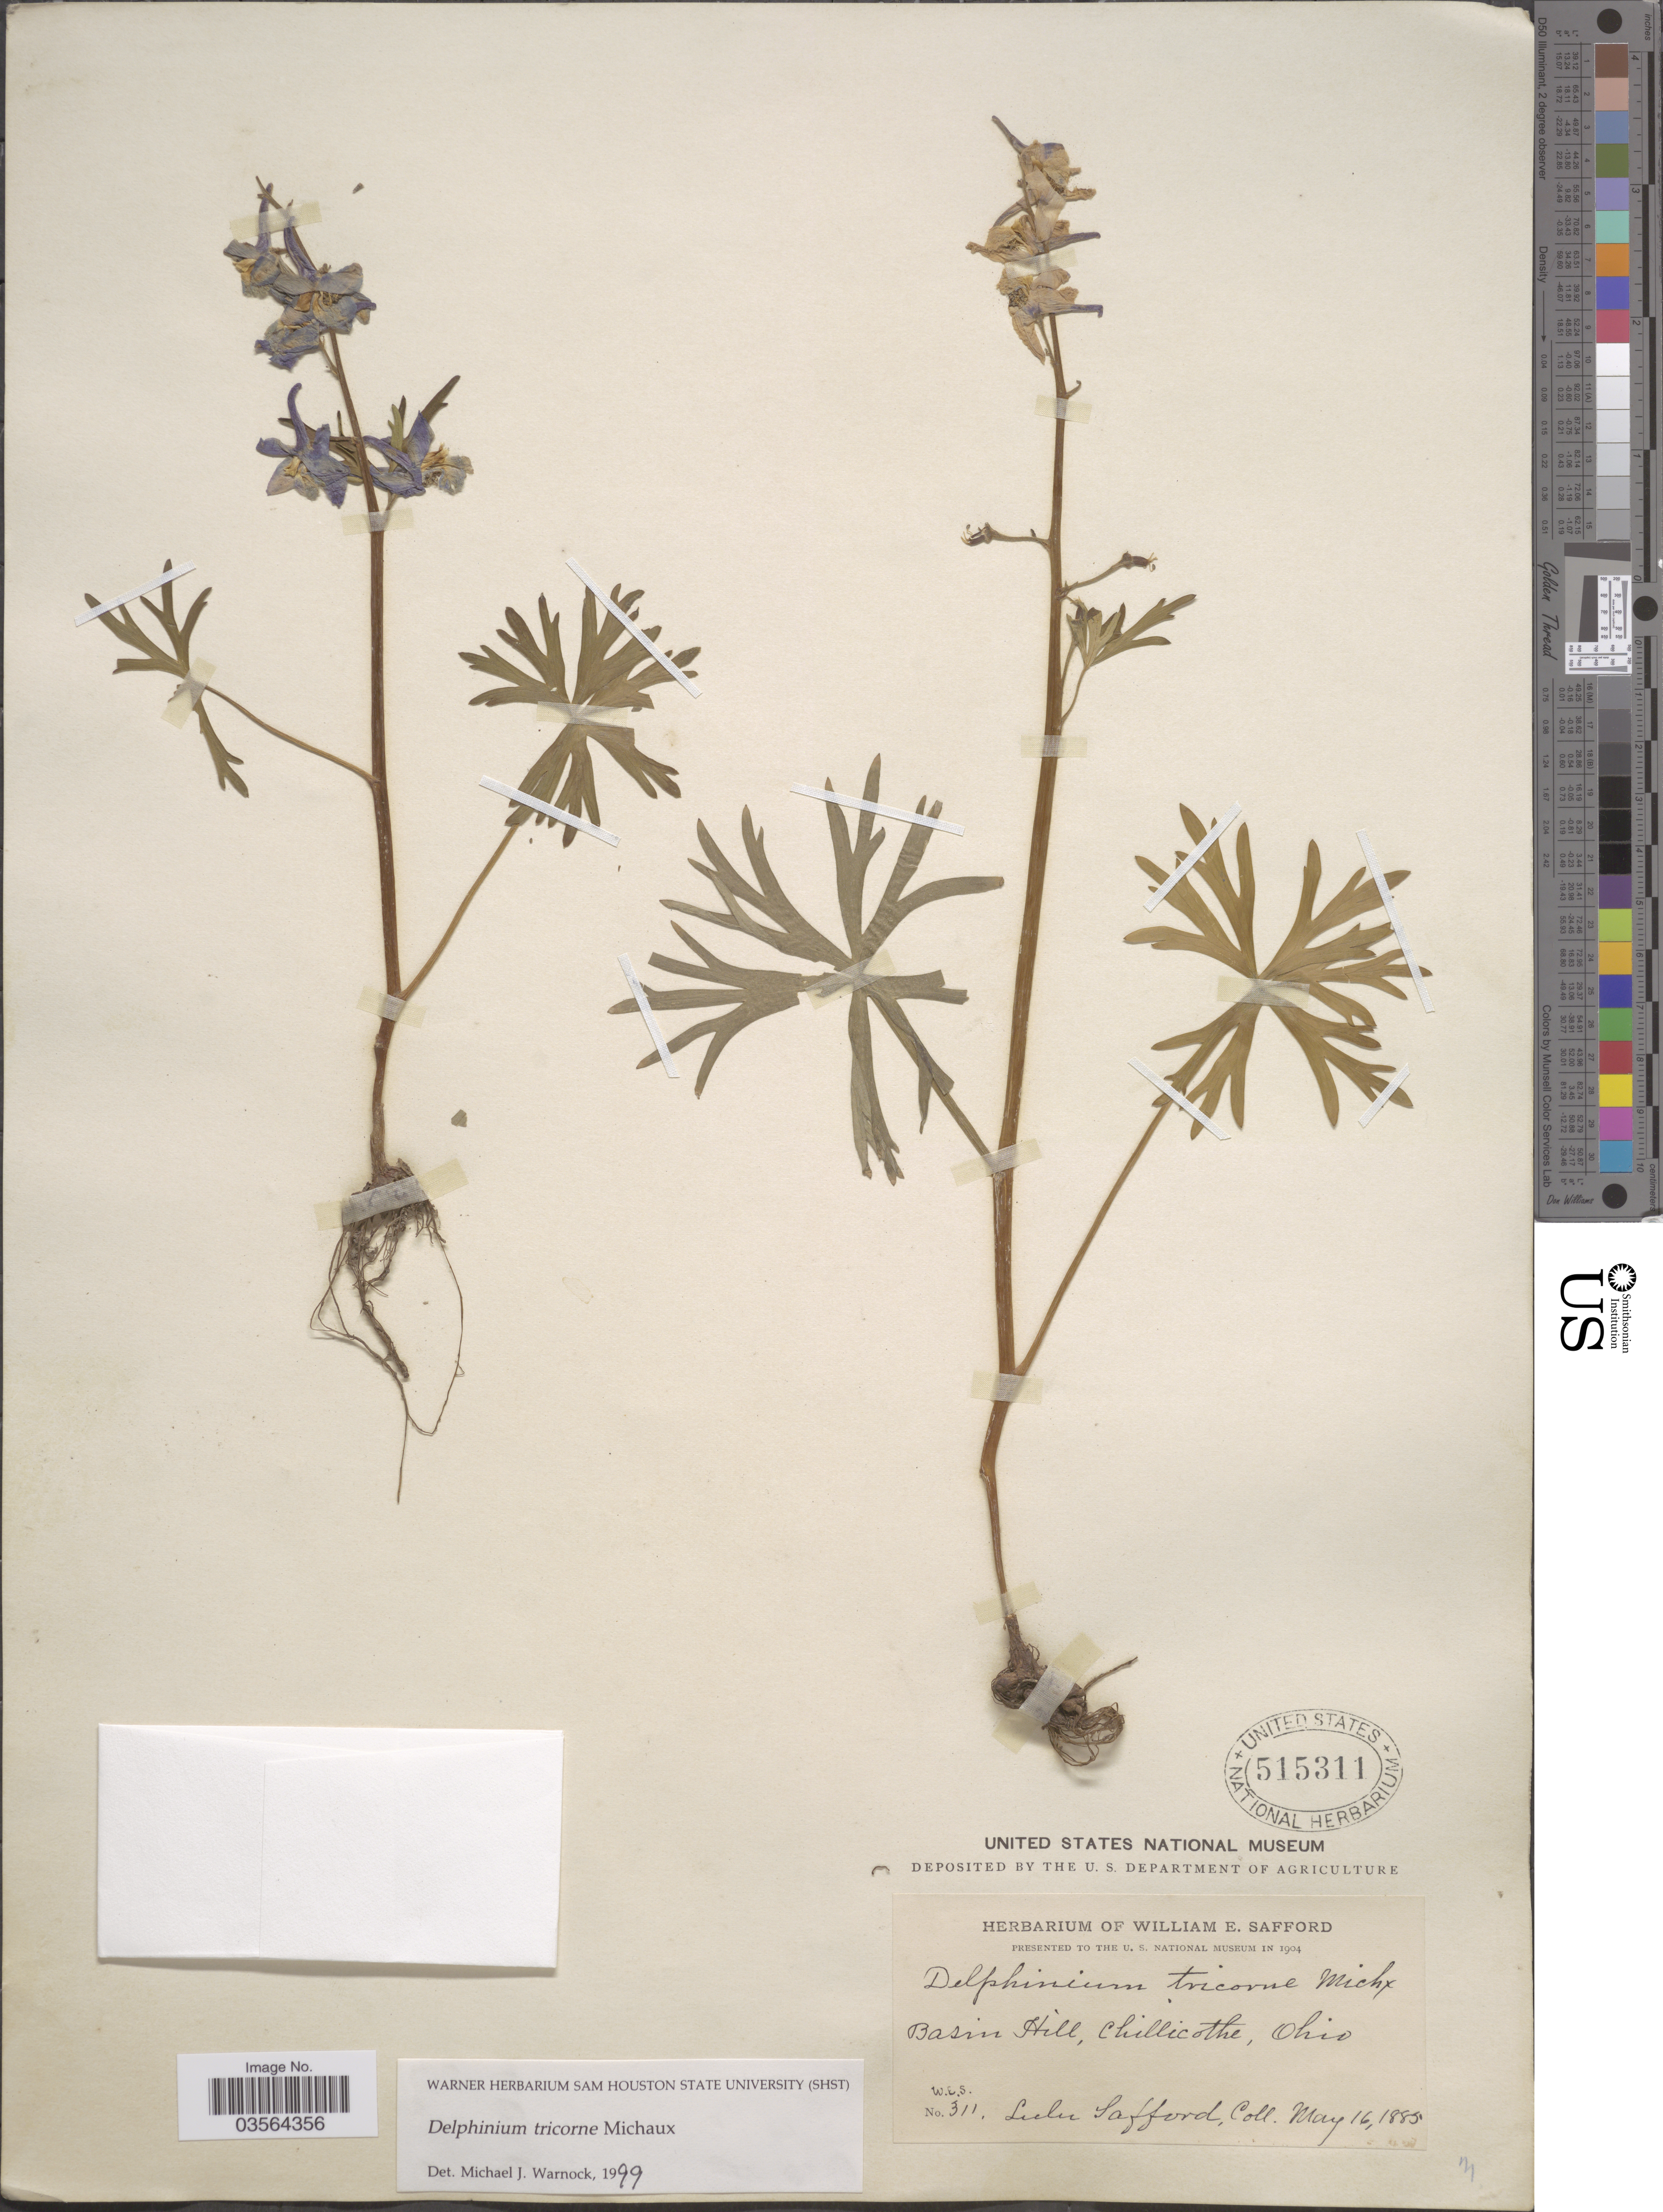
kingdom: Plantae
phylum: Tracheophyta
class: Magnoliopsida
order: Ranunculales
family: Ranunculaceae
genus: Delphinium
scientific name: Delphinium tricorne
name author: Michx.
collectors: L. Safford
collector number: W.E.S.311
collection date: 1885-05-16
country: United States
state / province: Ohio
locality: Basin Hill, Chillicothe.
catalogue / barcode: US 515311